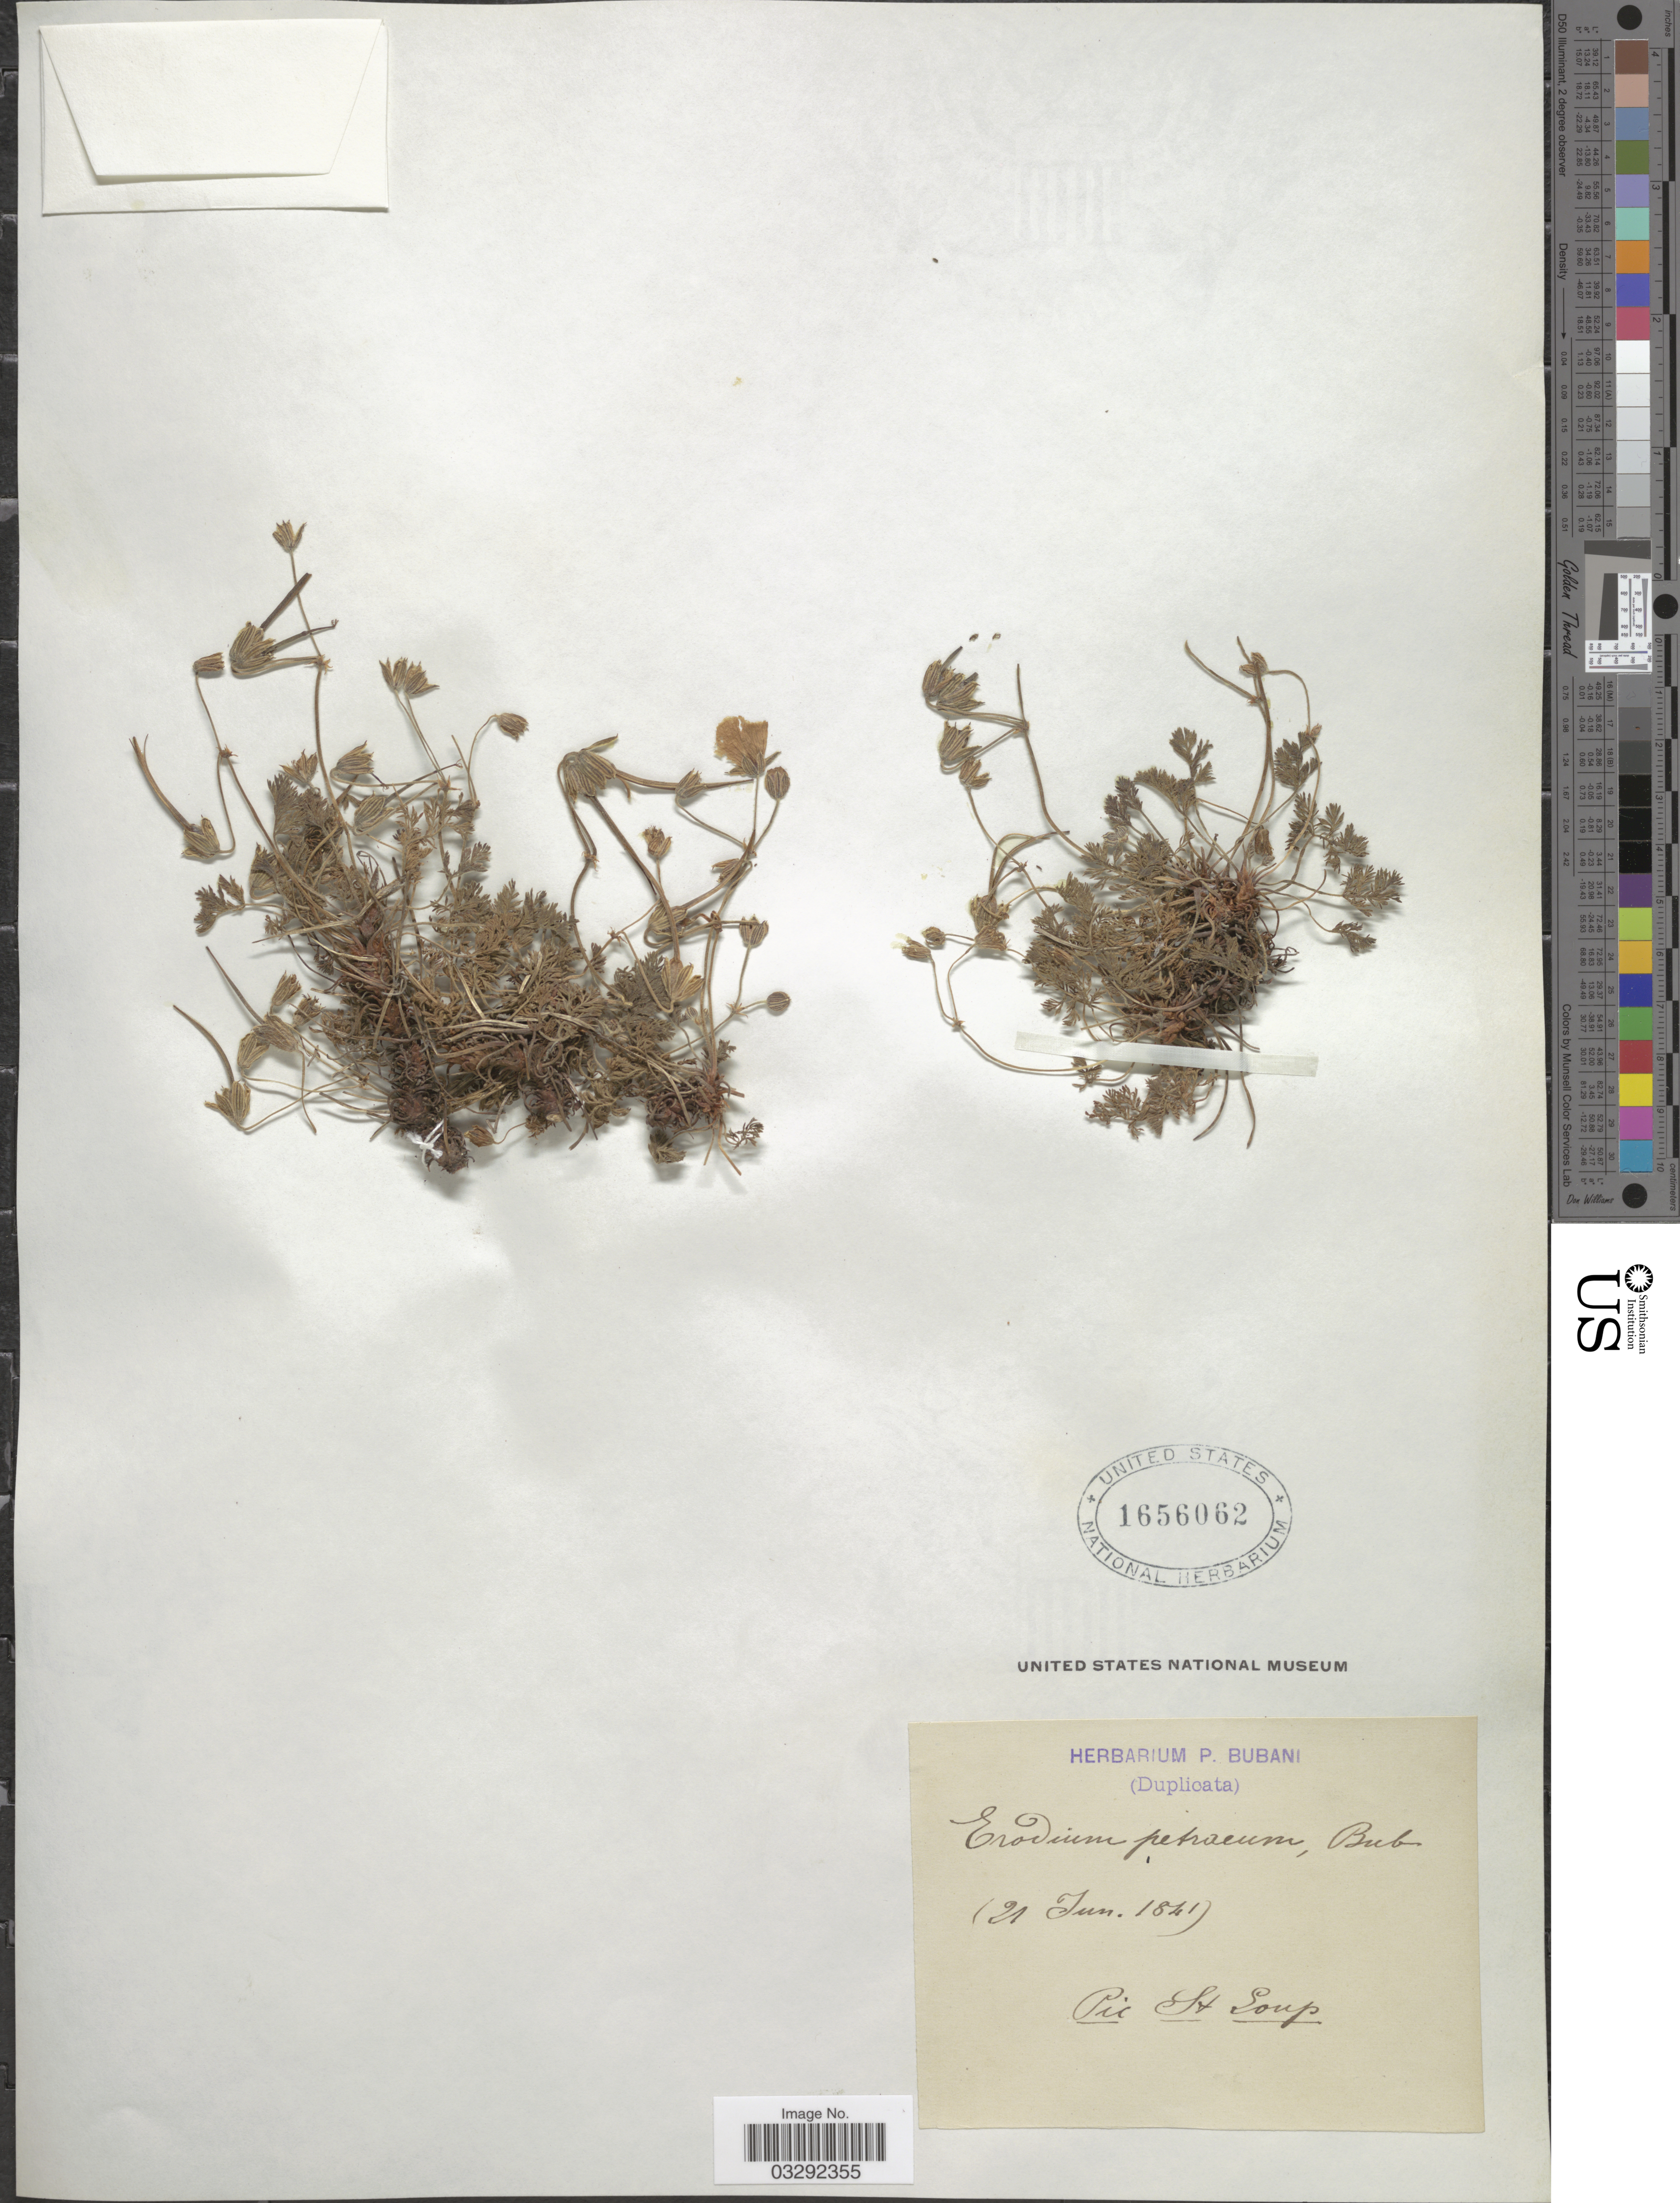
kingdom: Plantae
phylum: Tracheophyta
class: Magnoliopsida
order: Geraniales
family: Geraniaceae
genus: Erodium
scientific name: Erodium petraeum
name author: (Gouan) Willd.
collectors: ex herb. P. Bubani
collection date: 1841-06-21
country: France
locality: Pic St Loup.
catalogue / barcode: US 1656062